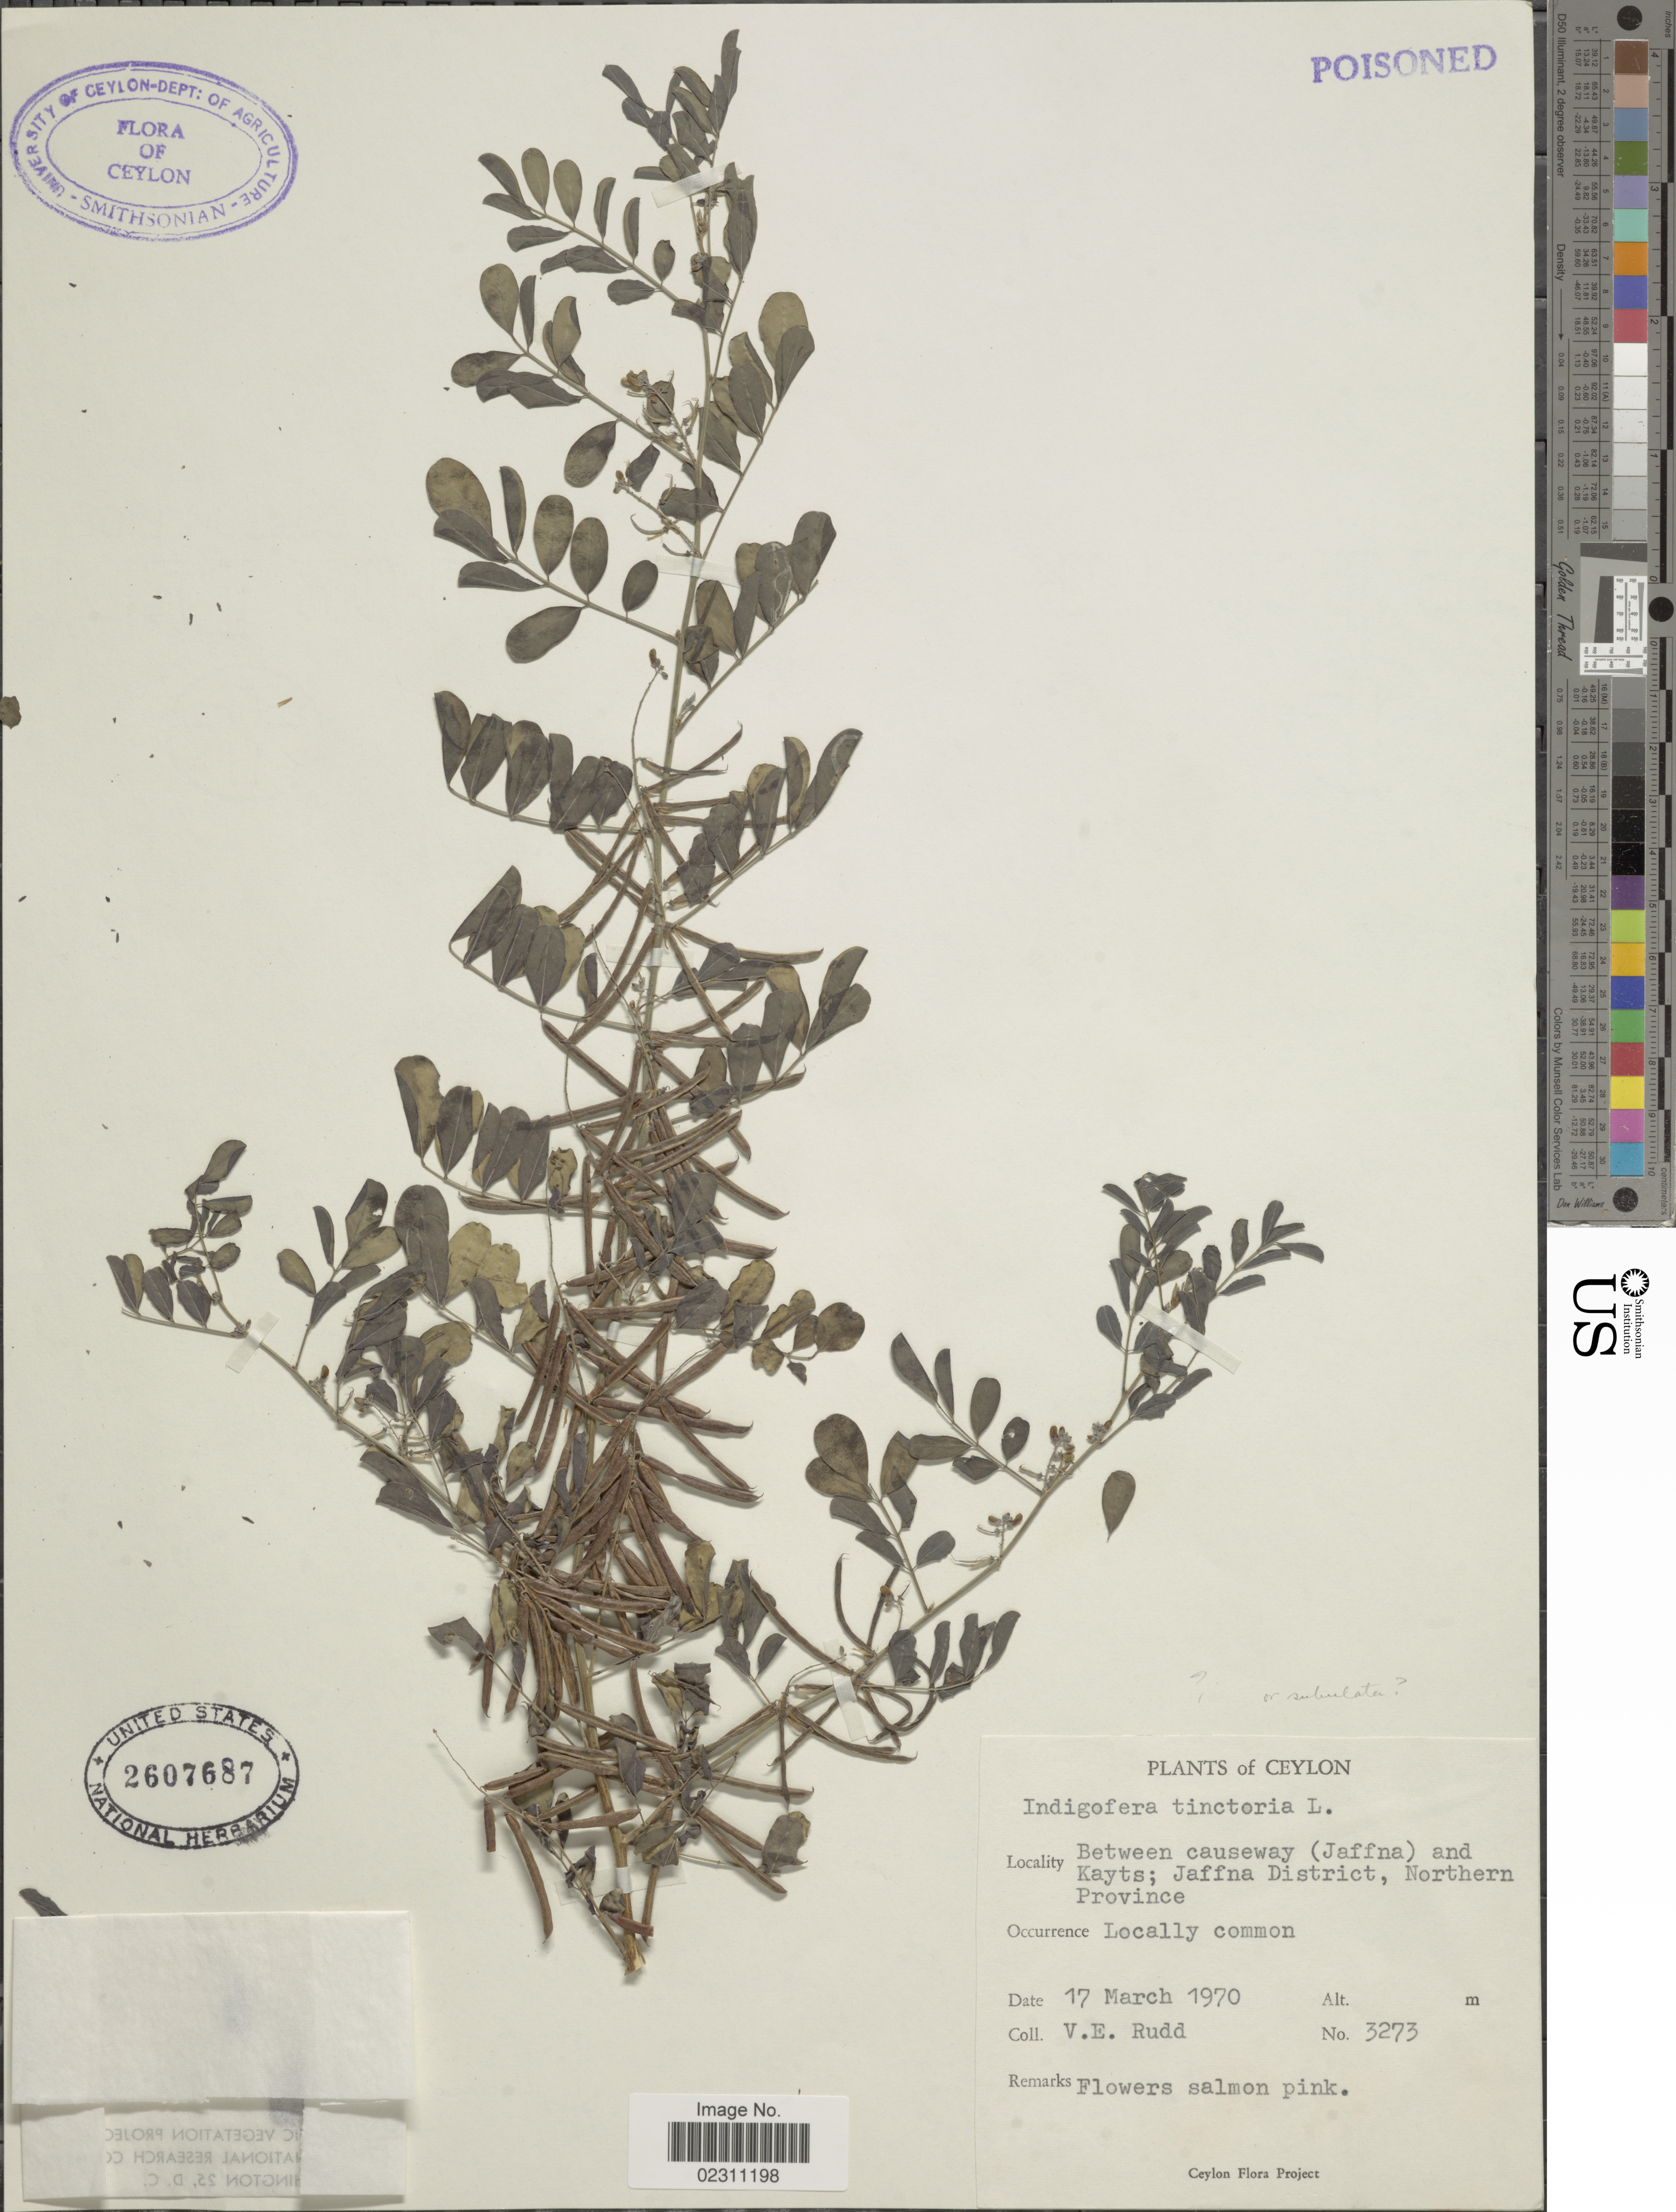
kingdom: Plantae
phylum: Tracheophyta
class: Magnoliopsida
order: Fabales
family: Fabaceae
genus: Indigofera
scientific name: Indigofera tinctoria sensu Naves non L.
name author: Naves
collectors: V. E. Rudd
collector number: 3273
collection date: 1970-03-17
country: Sri Lanka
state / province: Northern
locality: Ceylon. Between causeway (Jaffna) and Kayts; Jaffna District, Northern Province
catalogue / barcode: US 2607687